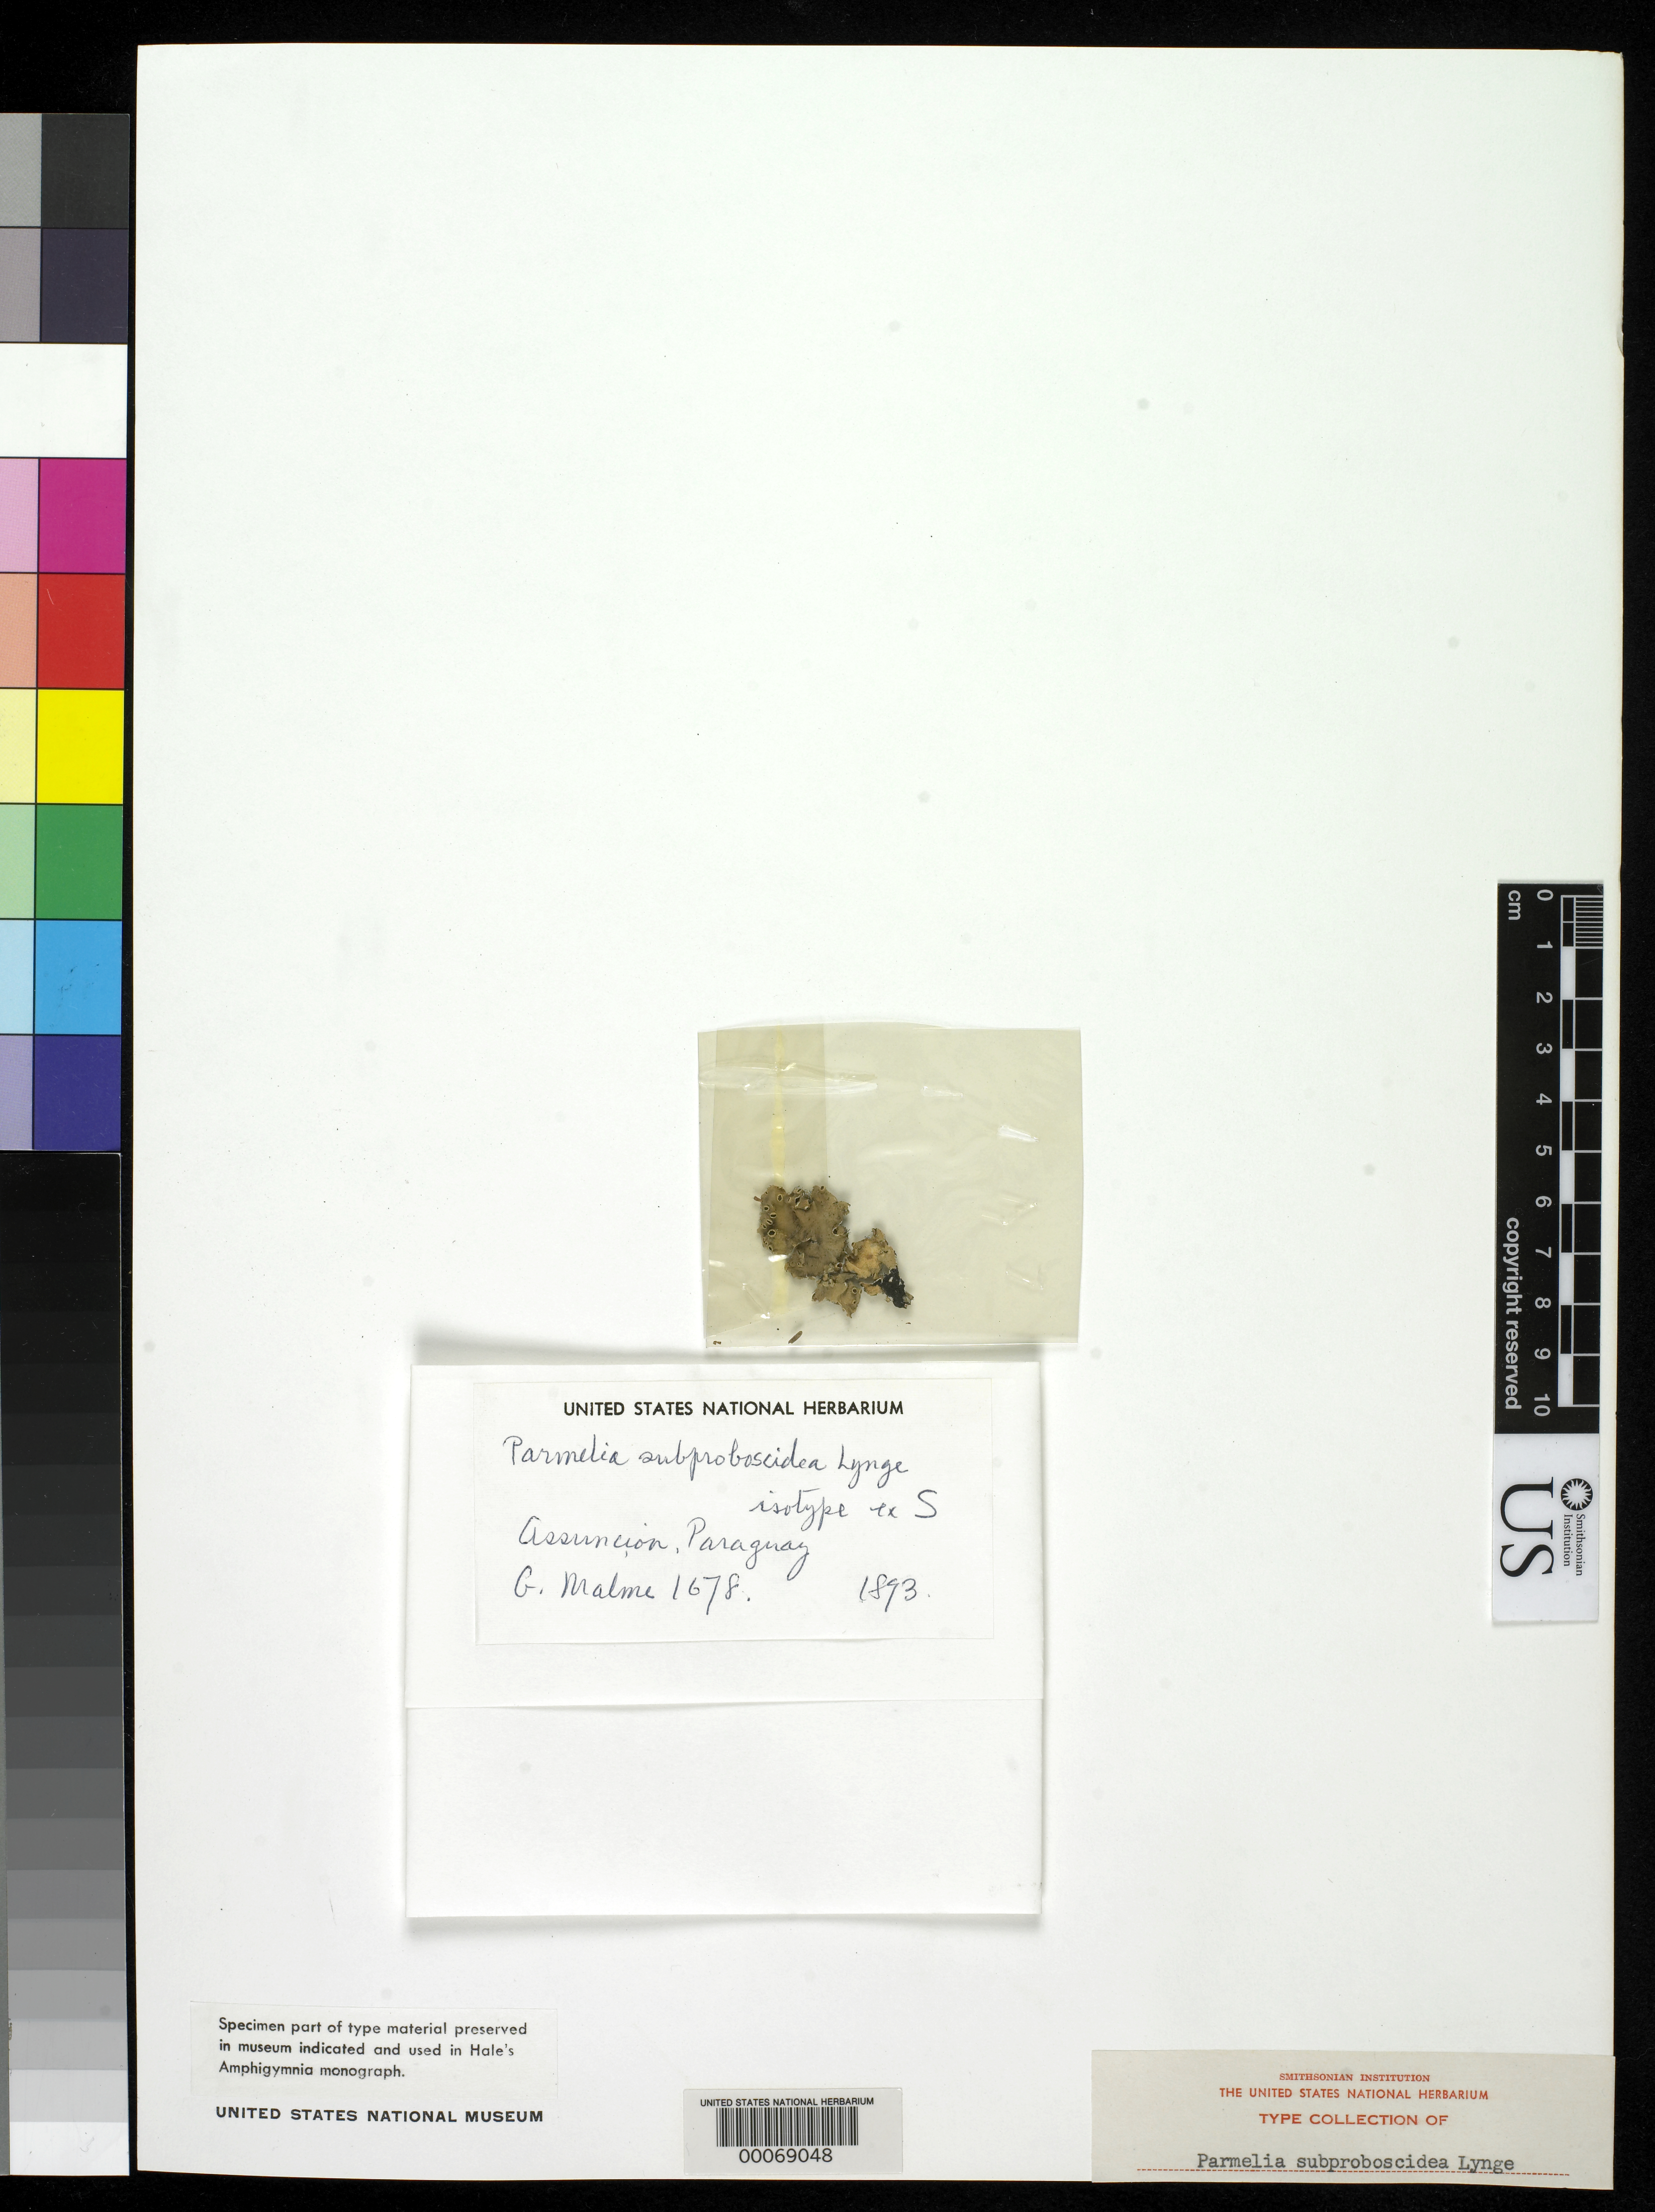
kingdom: Fungi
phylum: Ascomycota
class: Lecanoromycetes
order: Lecanorales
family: Parmeliaceae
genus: Parmelia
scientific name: Parmelia subproboscidea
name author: Lynge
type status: Isotype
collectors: G. O. A. Malme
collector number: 1678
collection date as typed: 1893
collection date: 1893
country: Paraguay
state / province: Asunción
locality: Asuncion